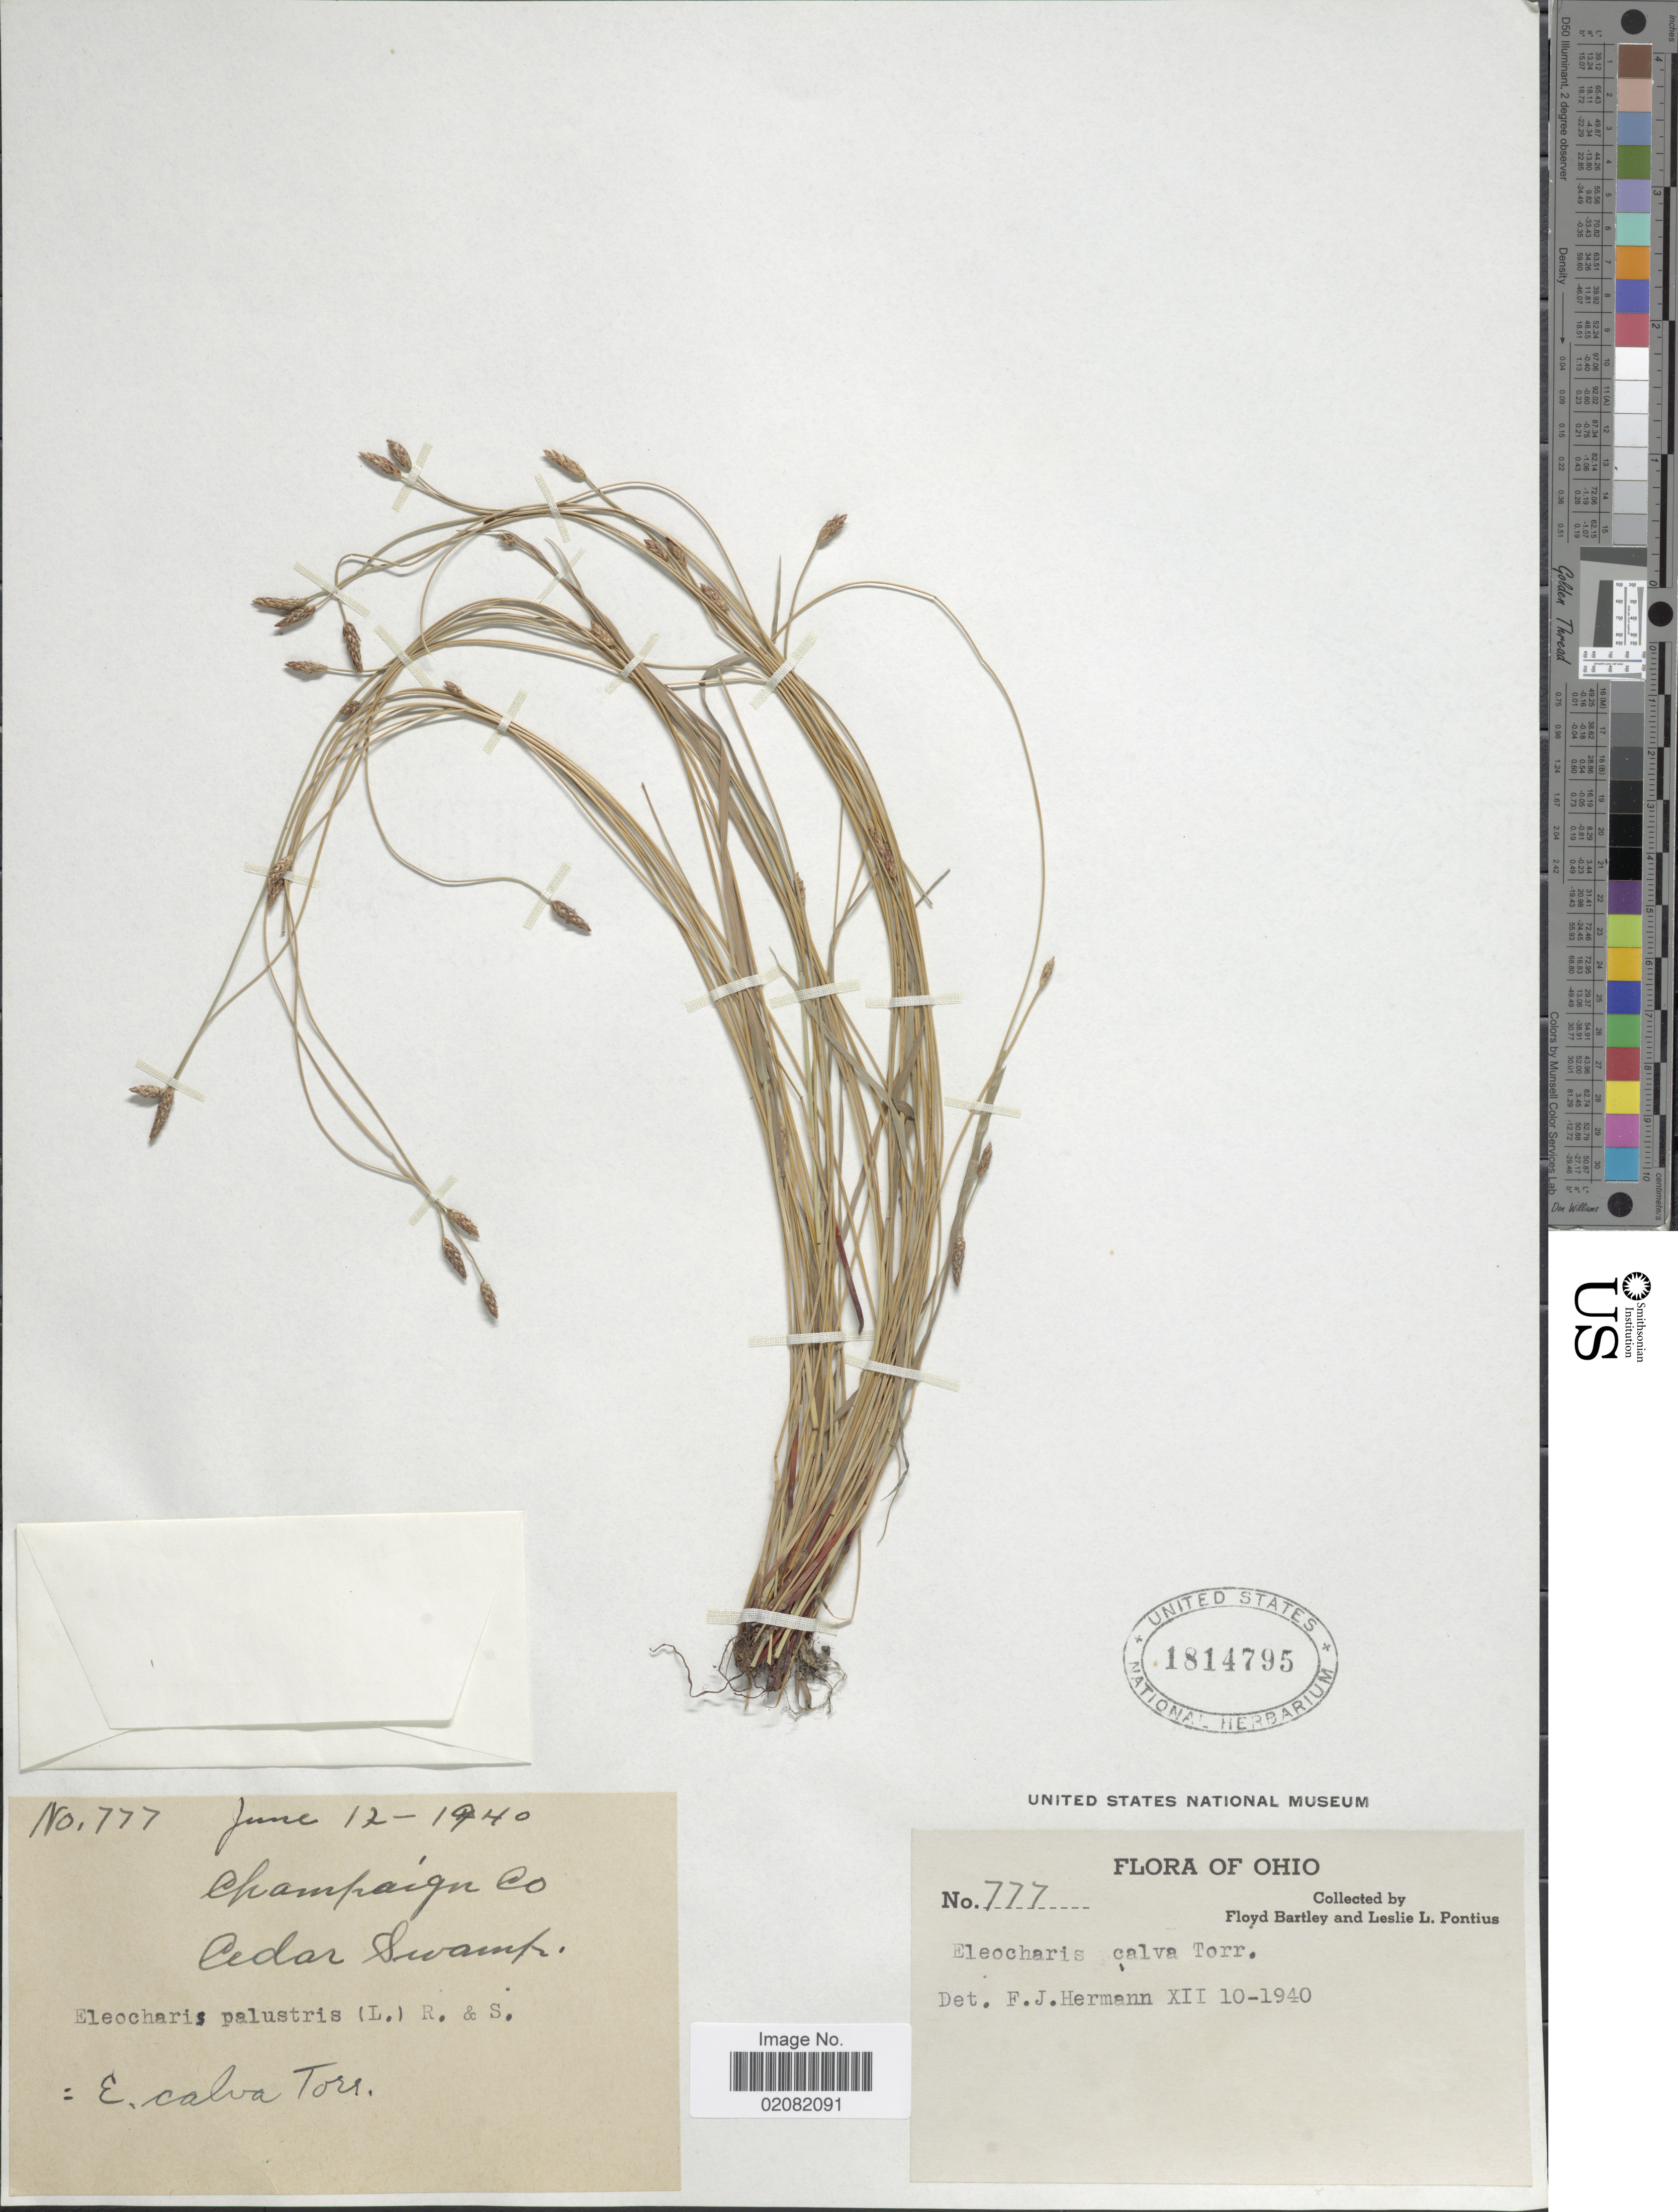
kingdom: Plantae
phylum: Tracheophyta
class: Liliopsida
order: Poales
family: Cyperaceae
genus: Eleocharis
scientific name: Eleocharis erythropoda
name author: Steud.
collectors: F. Bartley & L. Pontius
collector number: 777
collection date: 1940-06-12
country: United States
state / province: Ohio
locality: Champaign Co, Cedar Swamp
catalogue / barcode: US 1814795